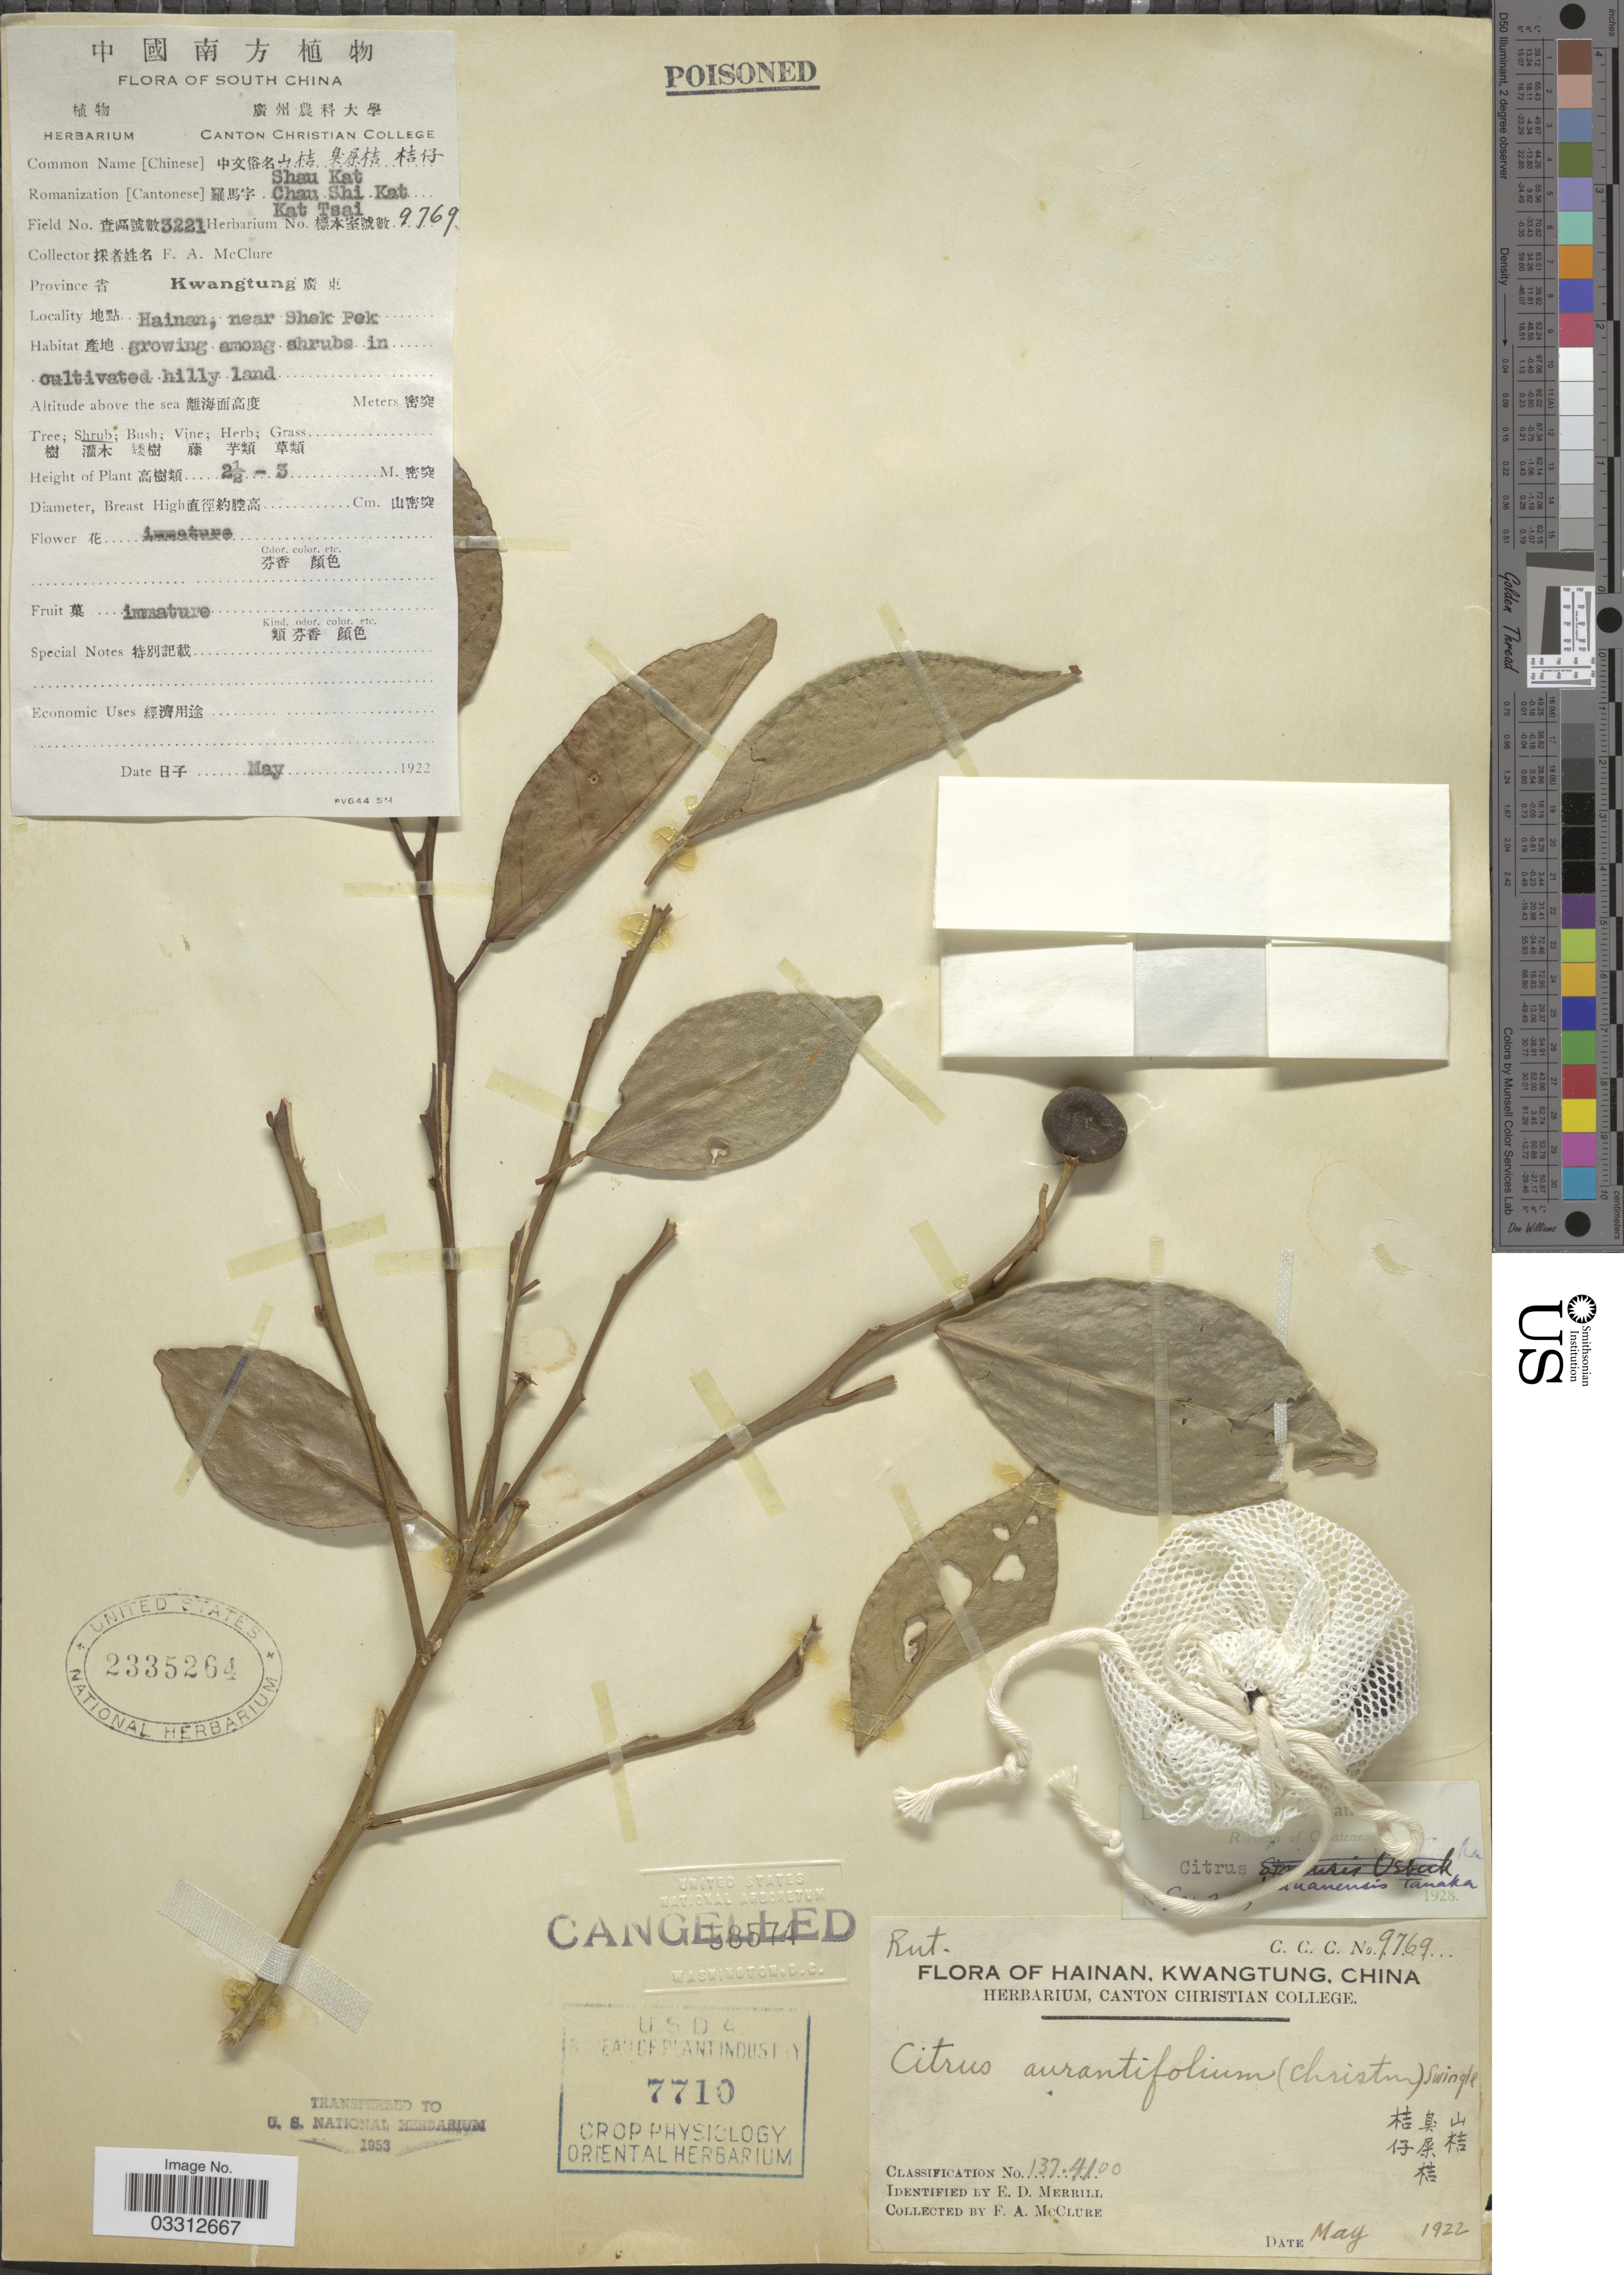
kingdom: Plantae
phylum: Tracheophyta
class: Magnoliopsida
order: Sapindales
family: Rutaceae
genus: Citrus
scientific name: Citrus hainanensis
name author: Tanaka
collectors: F. A. McClure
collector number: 3221/9769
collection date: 1922-05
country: China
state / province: Guangdong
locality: South China, Province Kwangtung X, Hainan, near Shek Pek.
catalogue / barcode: US 2335264